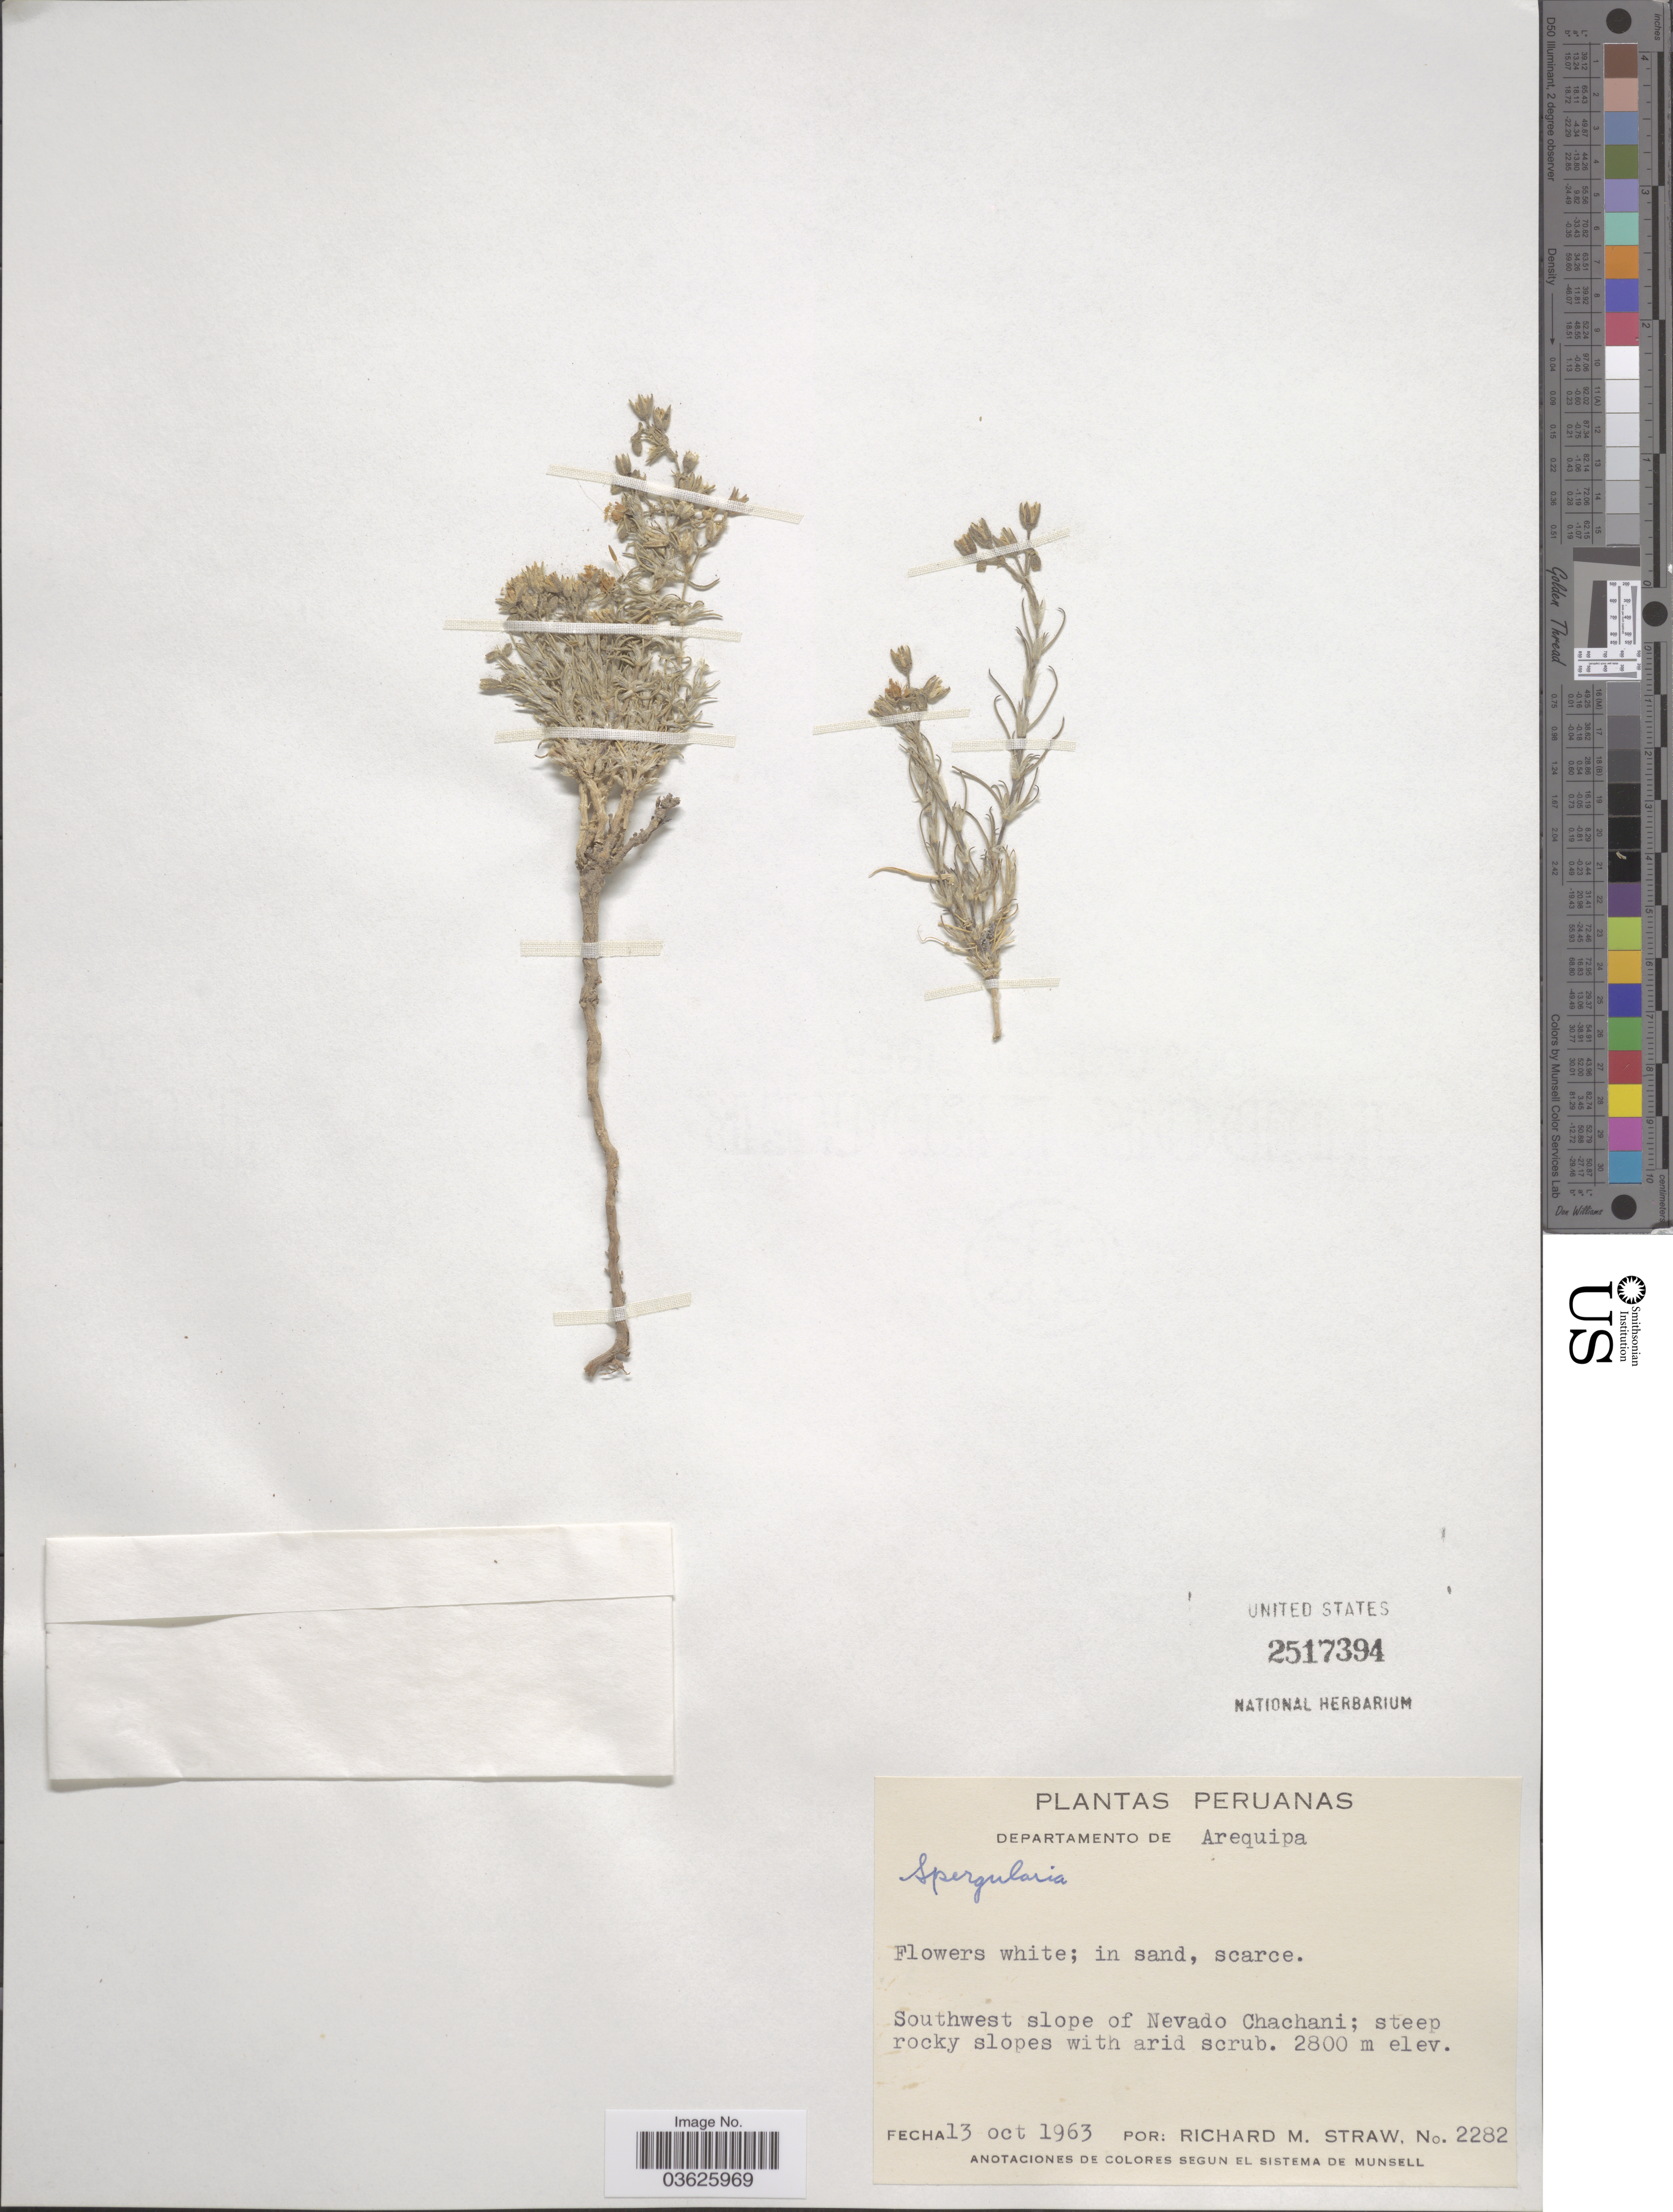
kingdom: Plantae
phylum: Tracheophyta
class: Magnoliopsida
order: Caryophyllales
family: Caryophyllaceae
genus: Spergularia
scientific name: Spergularia sp.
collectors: R. M. Straw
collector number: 2282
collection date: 1963-10-13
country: Peru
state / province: Arequipa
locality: Departamento de Arequipa. Southwest slope of Nevado Chachani.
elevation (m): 2800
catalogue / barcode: US 2517394